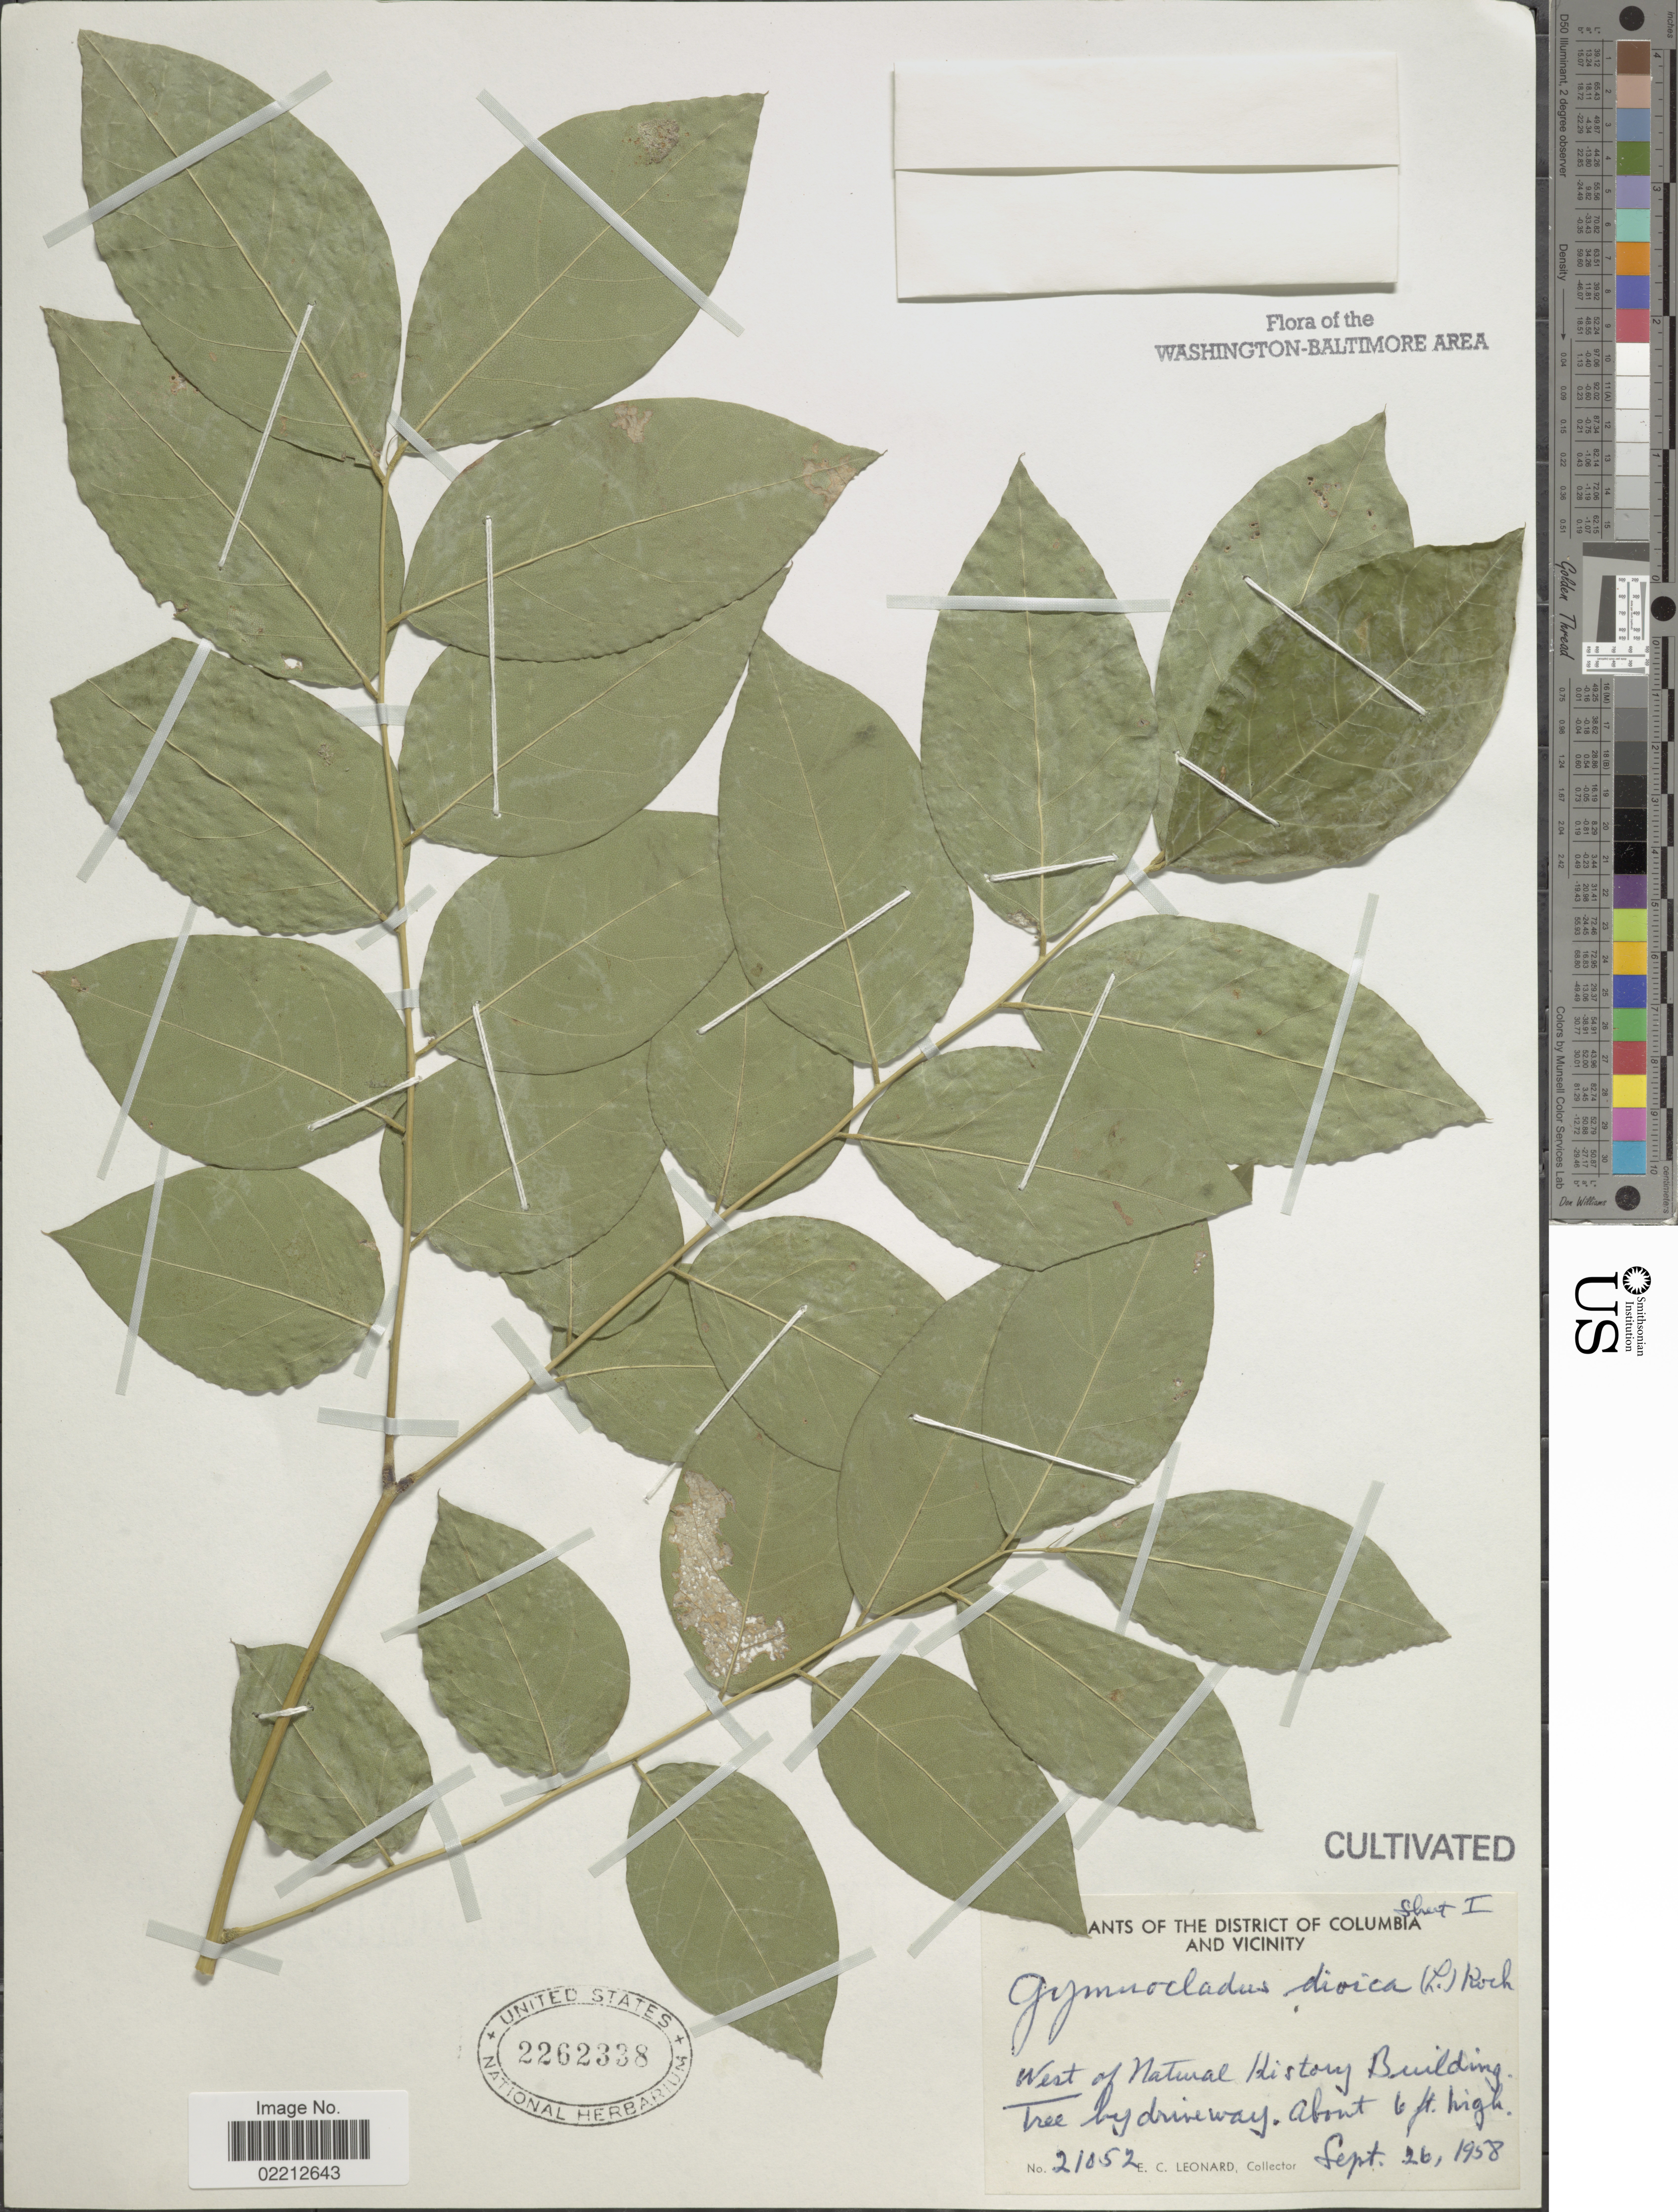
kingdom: Plantae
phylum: Tracheophyta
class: Magnoliopsida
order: Fabales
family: Fabaceae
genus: Gymnocladus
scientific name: Gymnocladus dioicus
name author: (L.) K. Koch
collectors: E. C. Leonard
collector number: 21052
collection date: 1958-09-26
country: United States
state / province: District of Columbia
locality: District of Columbia and Vicinity, west of Natural History Building Tree by drive way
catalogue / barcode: US 2262338